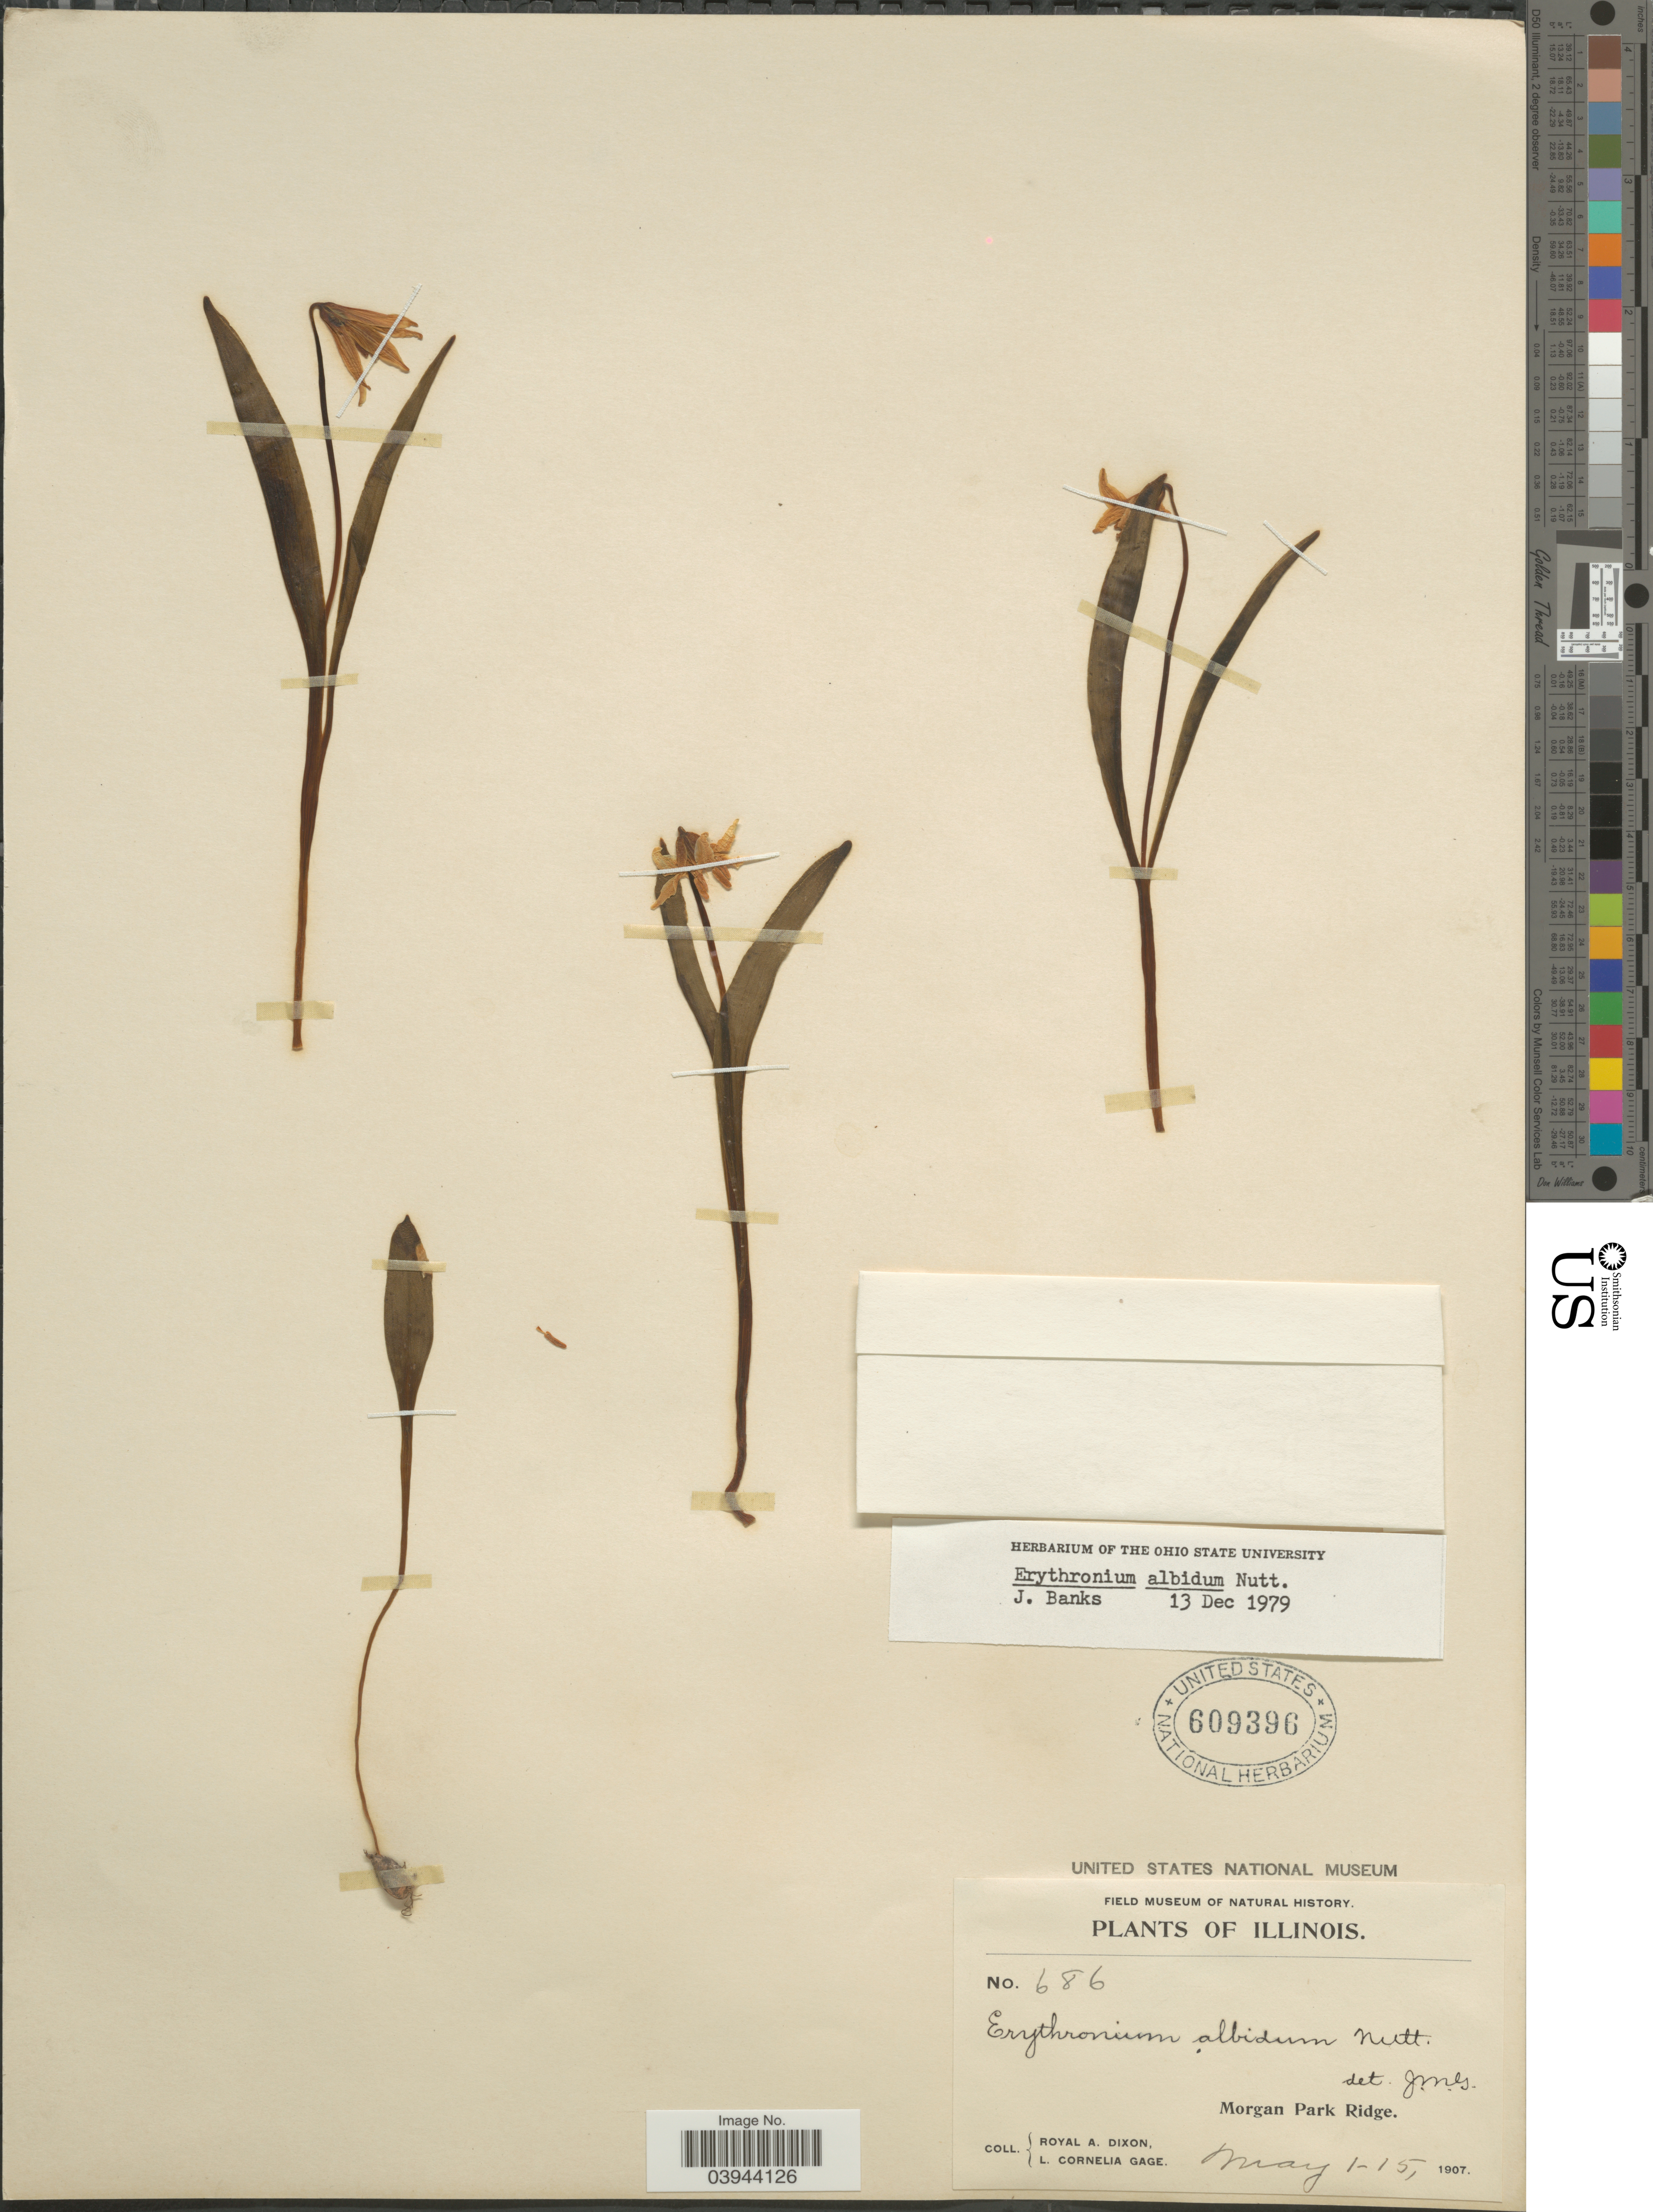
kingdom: Plantae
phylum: Tracheophyta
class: Liliopsida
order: Liliales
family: Liliaceae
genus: Erythronium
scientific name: Erythronium albidum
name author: Nutt.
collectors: R. A. Dixon & L. Gage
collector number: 686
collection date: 1907-05-01/1907-05-15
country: United States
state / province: Illinois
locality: Morgan Park Ridge.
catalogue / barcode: US 609396